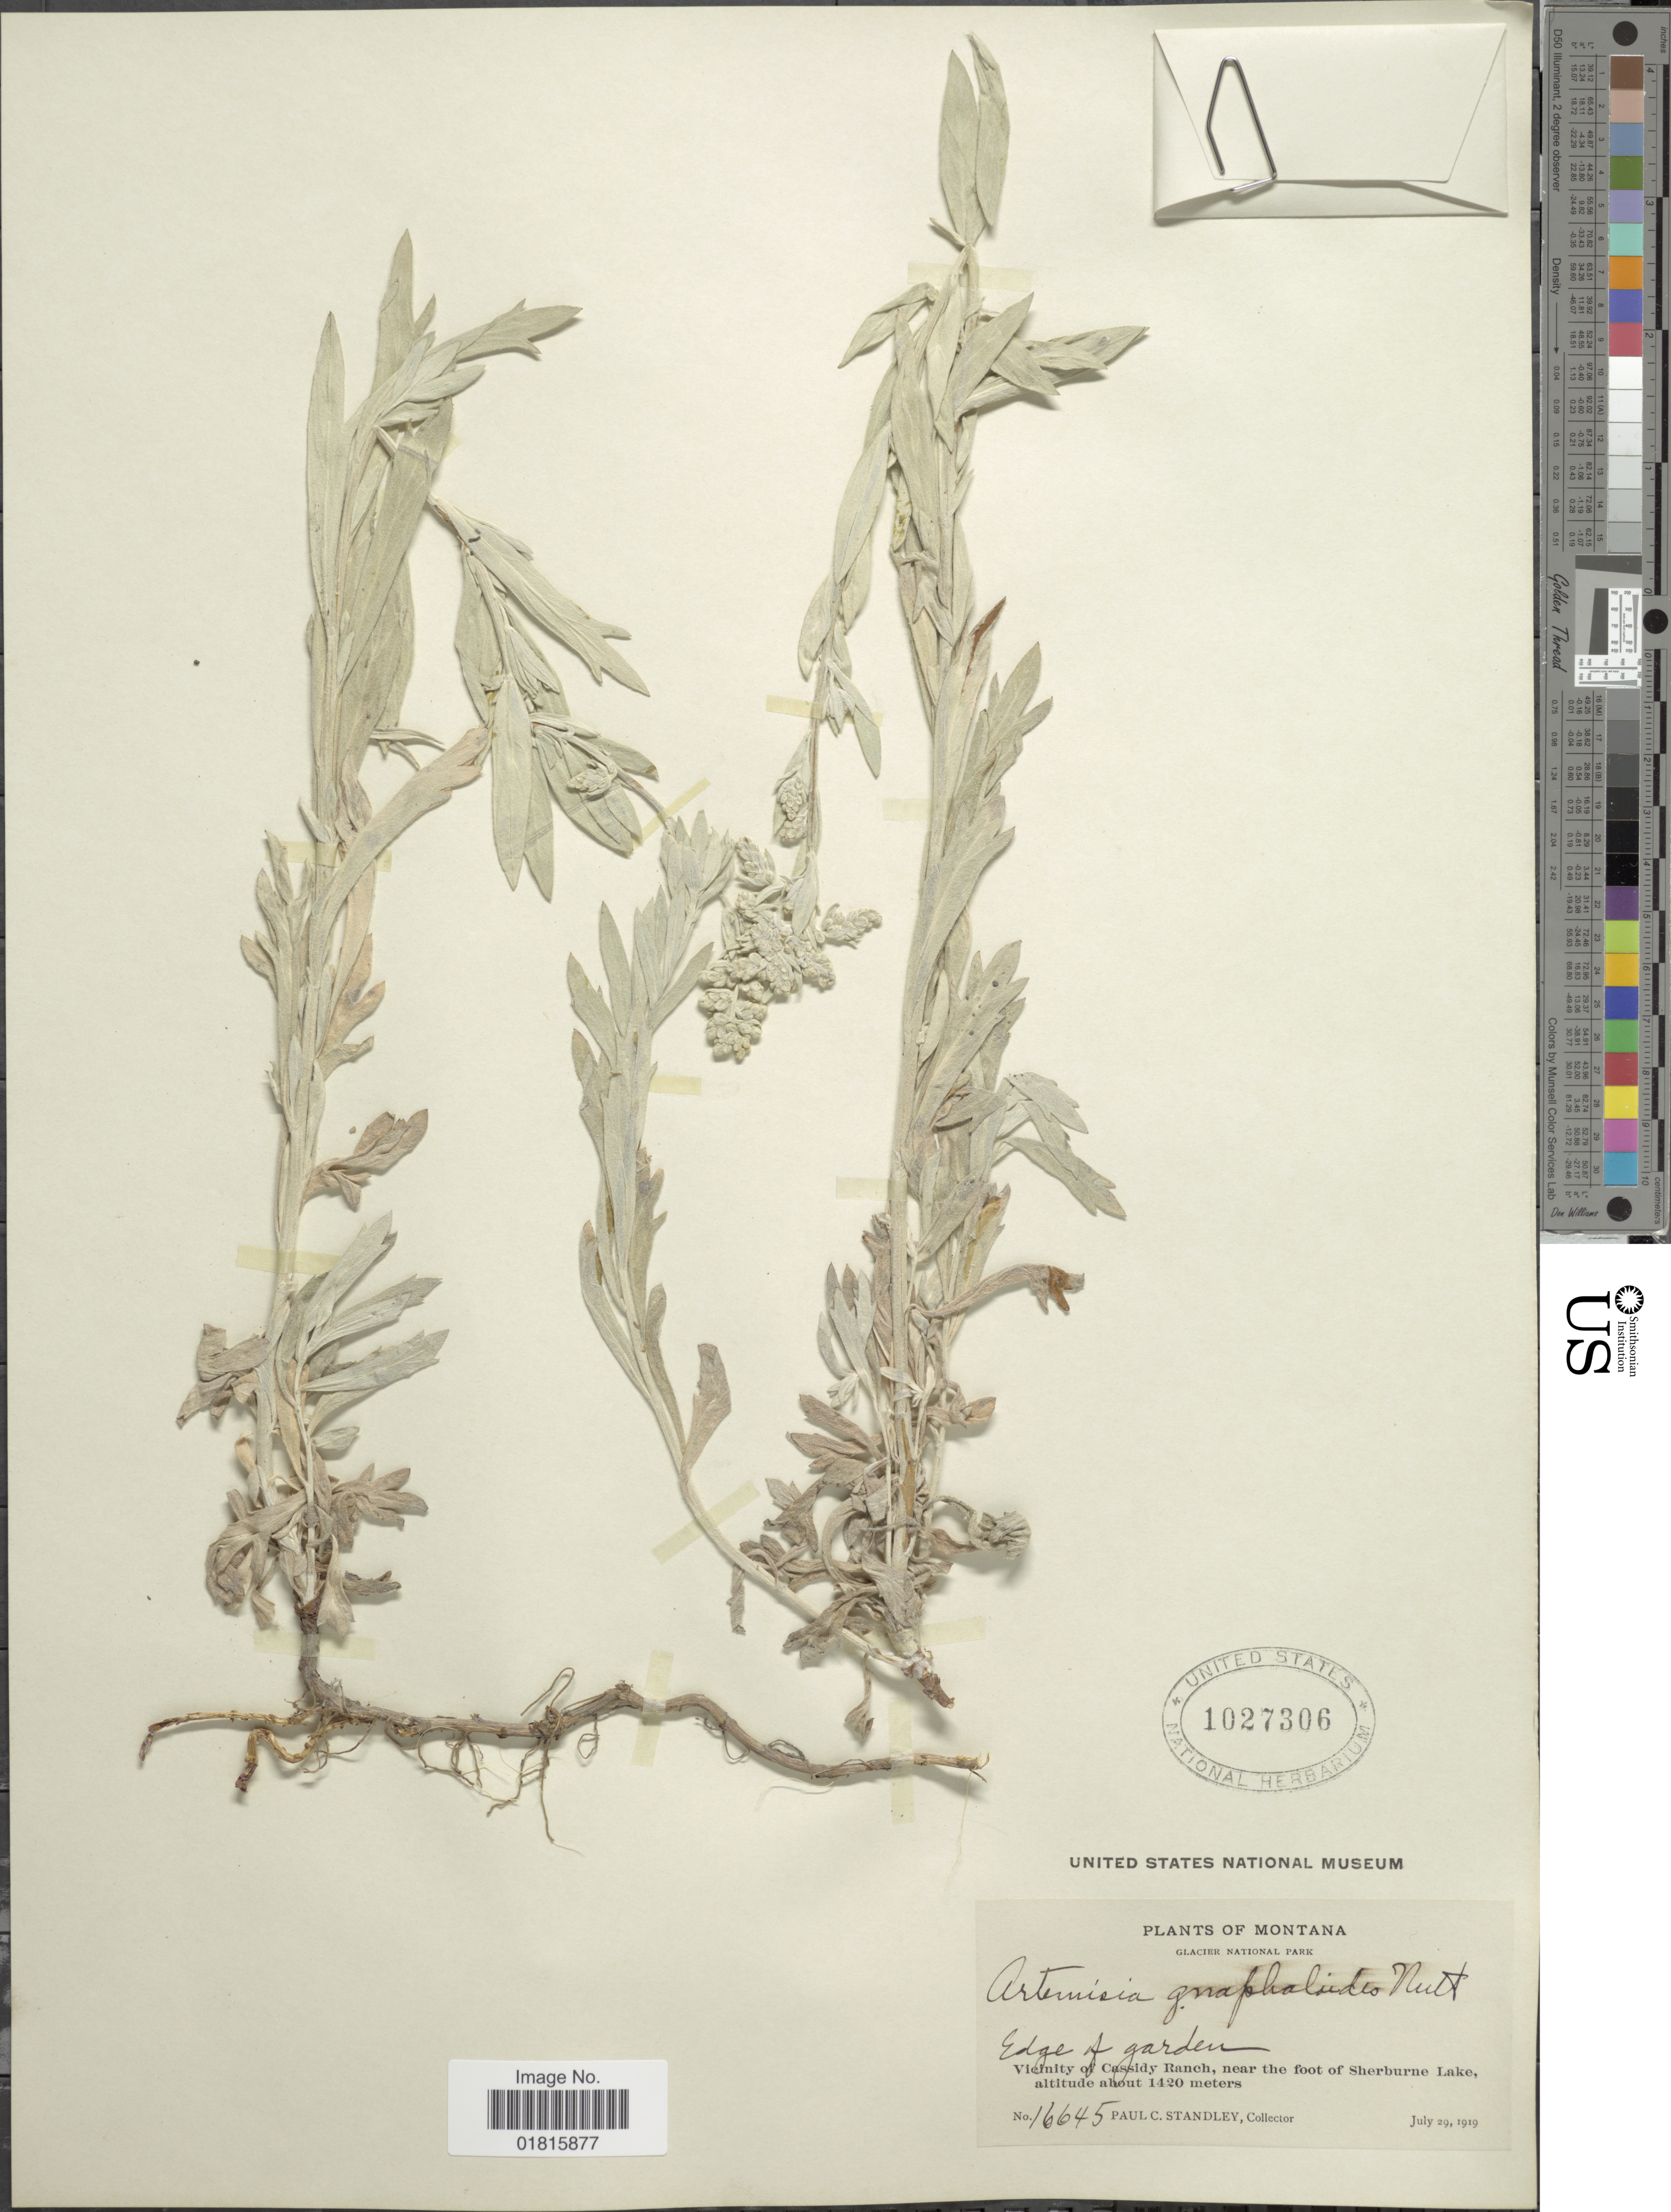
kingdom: Plantae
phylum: Tracheophyta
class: Magnoliopsida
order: Asterales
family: Asteraceae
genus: Artemisia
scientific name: Artemisia gnaphaloides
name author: Nutt.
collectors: P. C. Standley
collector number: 16645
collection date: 1919-07-29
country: United States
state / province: Montana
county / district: Glacier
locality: Glacier National Park, Edge of garden, Vicinity of Cassidy Ranch, near the foot of Sherburne Lake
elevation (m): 1420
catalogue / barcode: US 1027306